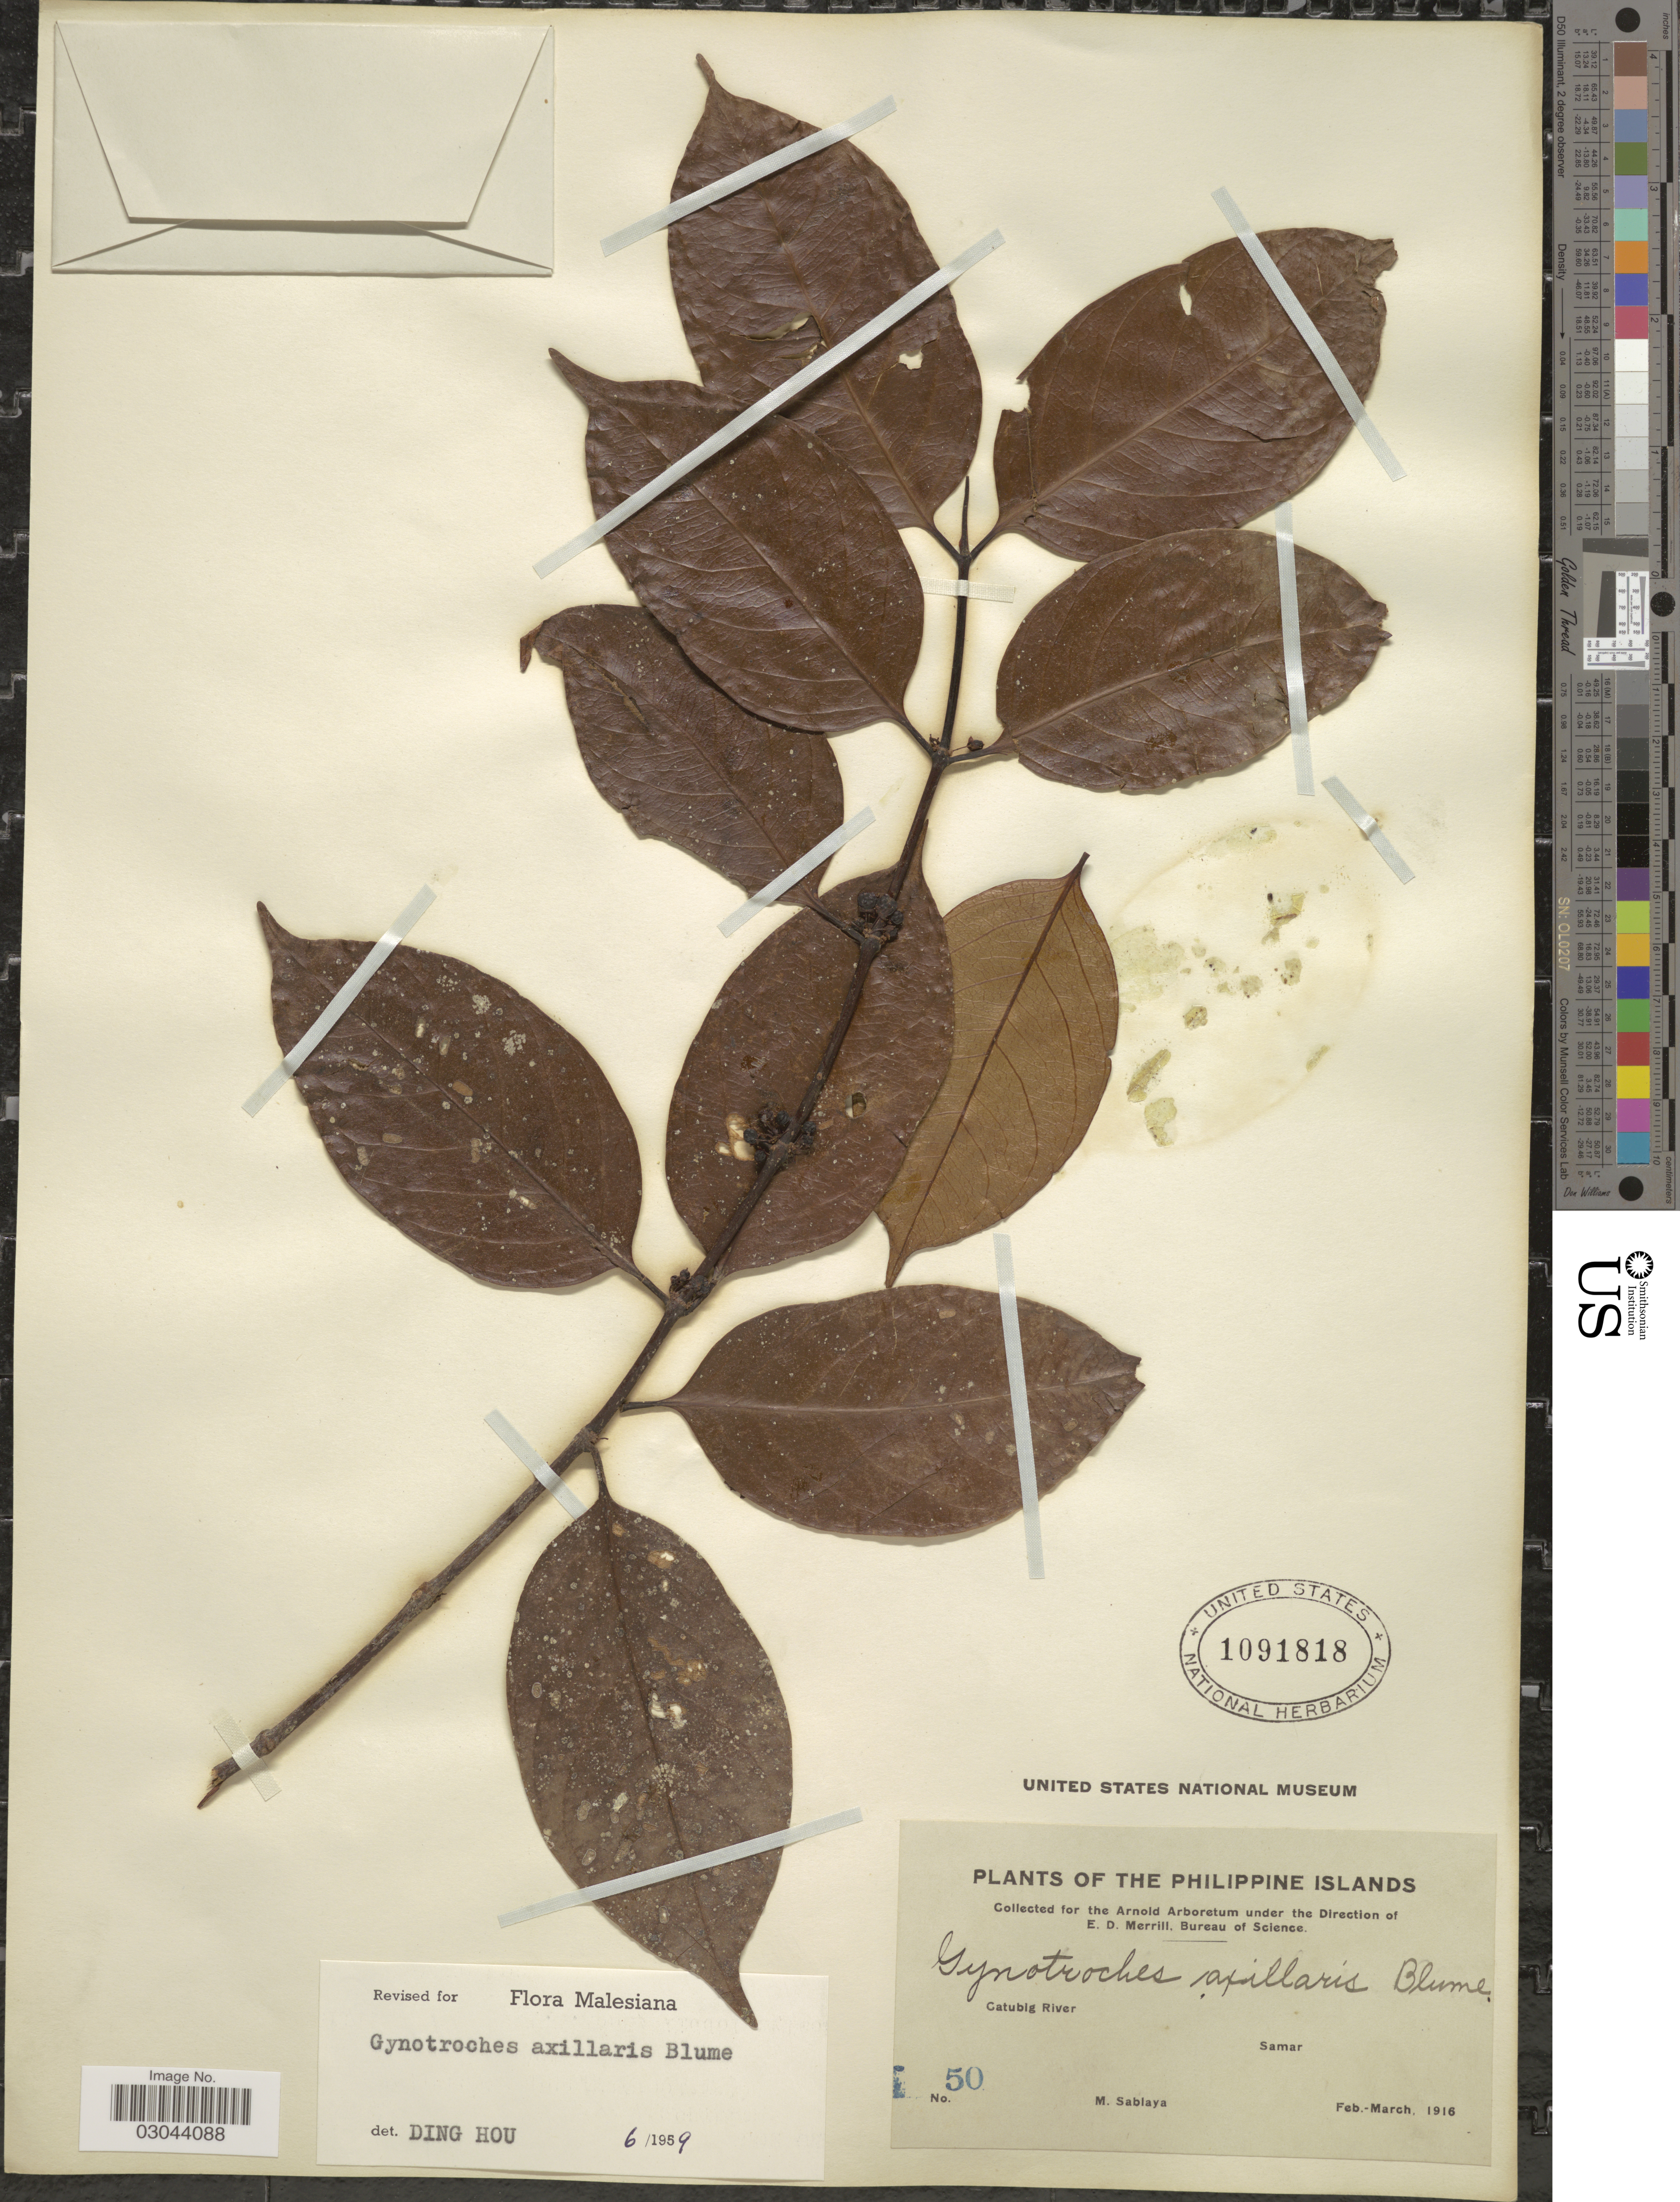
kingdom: Plantae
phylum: Tracheophyta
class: Magnoliopsida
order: Malpighiales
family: Rhizophoraceae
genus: Gynotroches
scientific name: Gynotroches axillaris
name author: Blume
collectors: M. Sablaya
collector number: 50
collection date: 1916-02/1916-03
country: Philippines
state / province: Eastern Visayas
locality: Catubig River. Samar.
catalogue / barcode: US 1091818